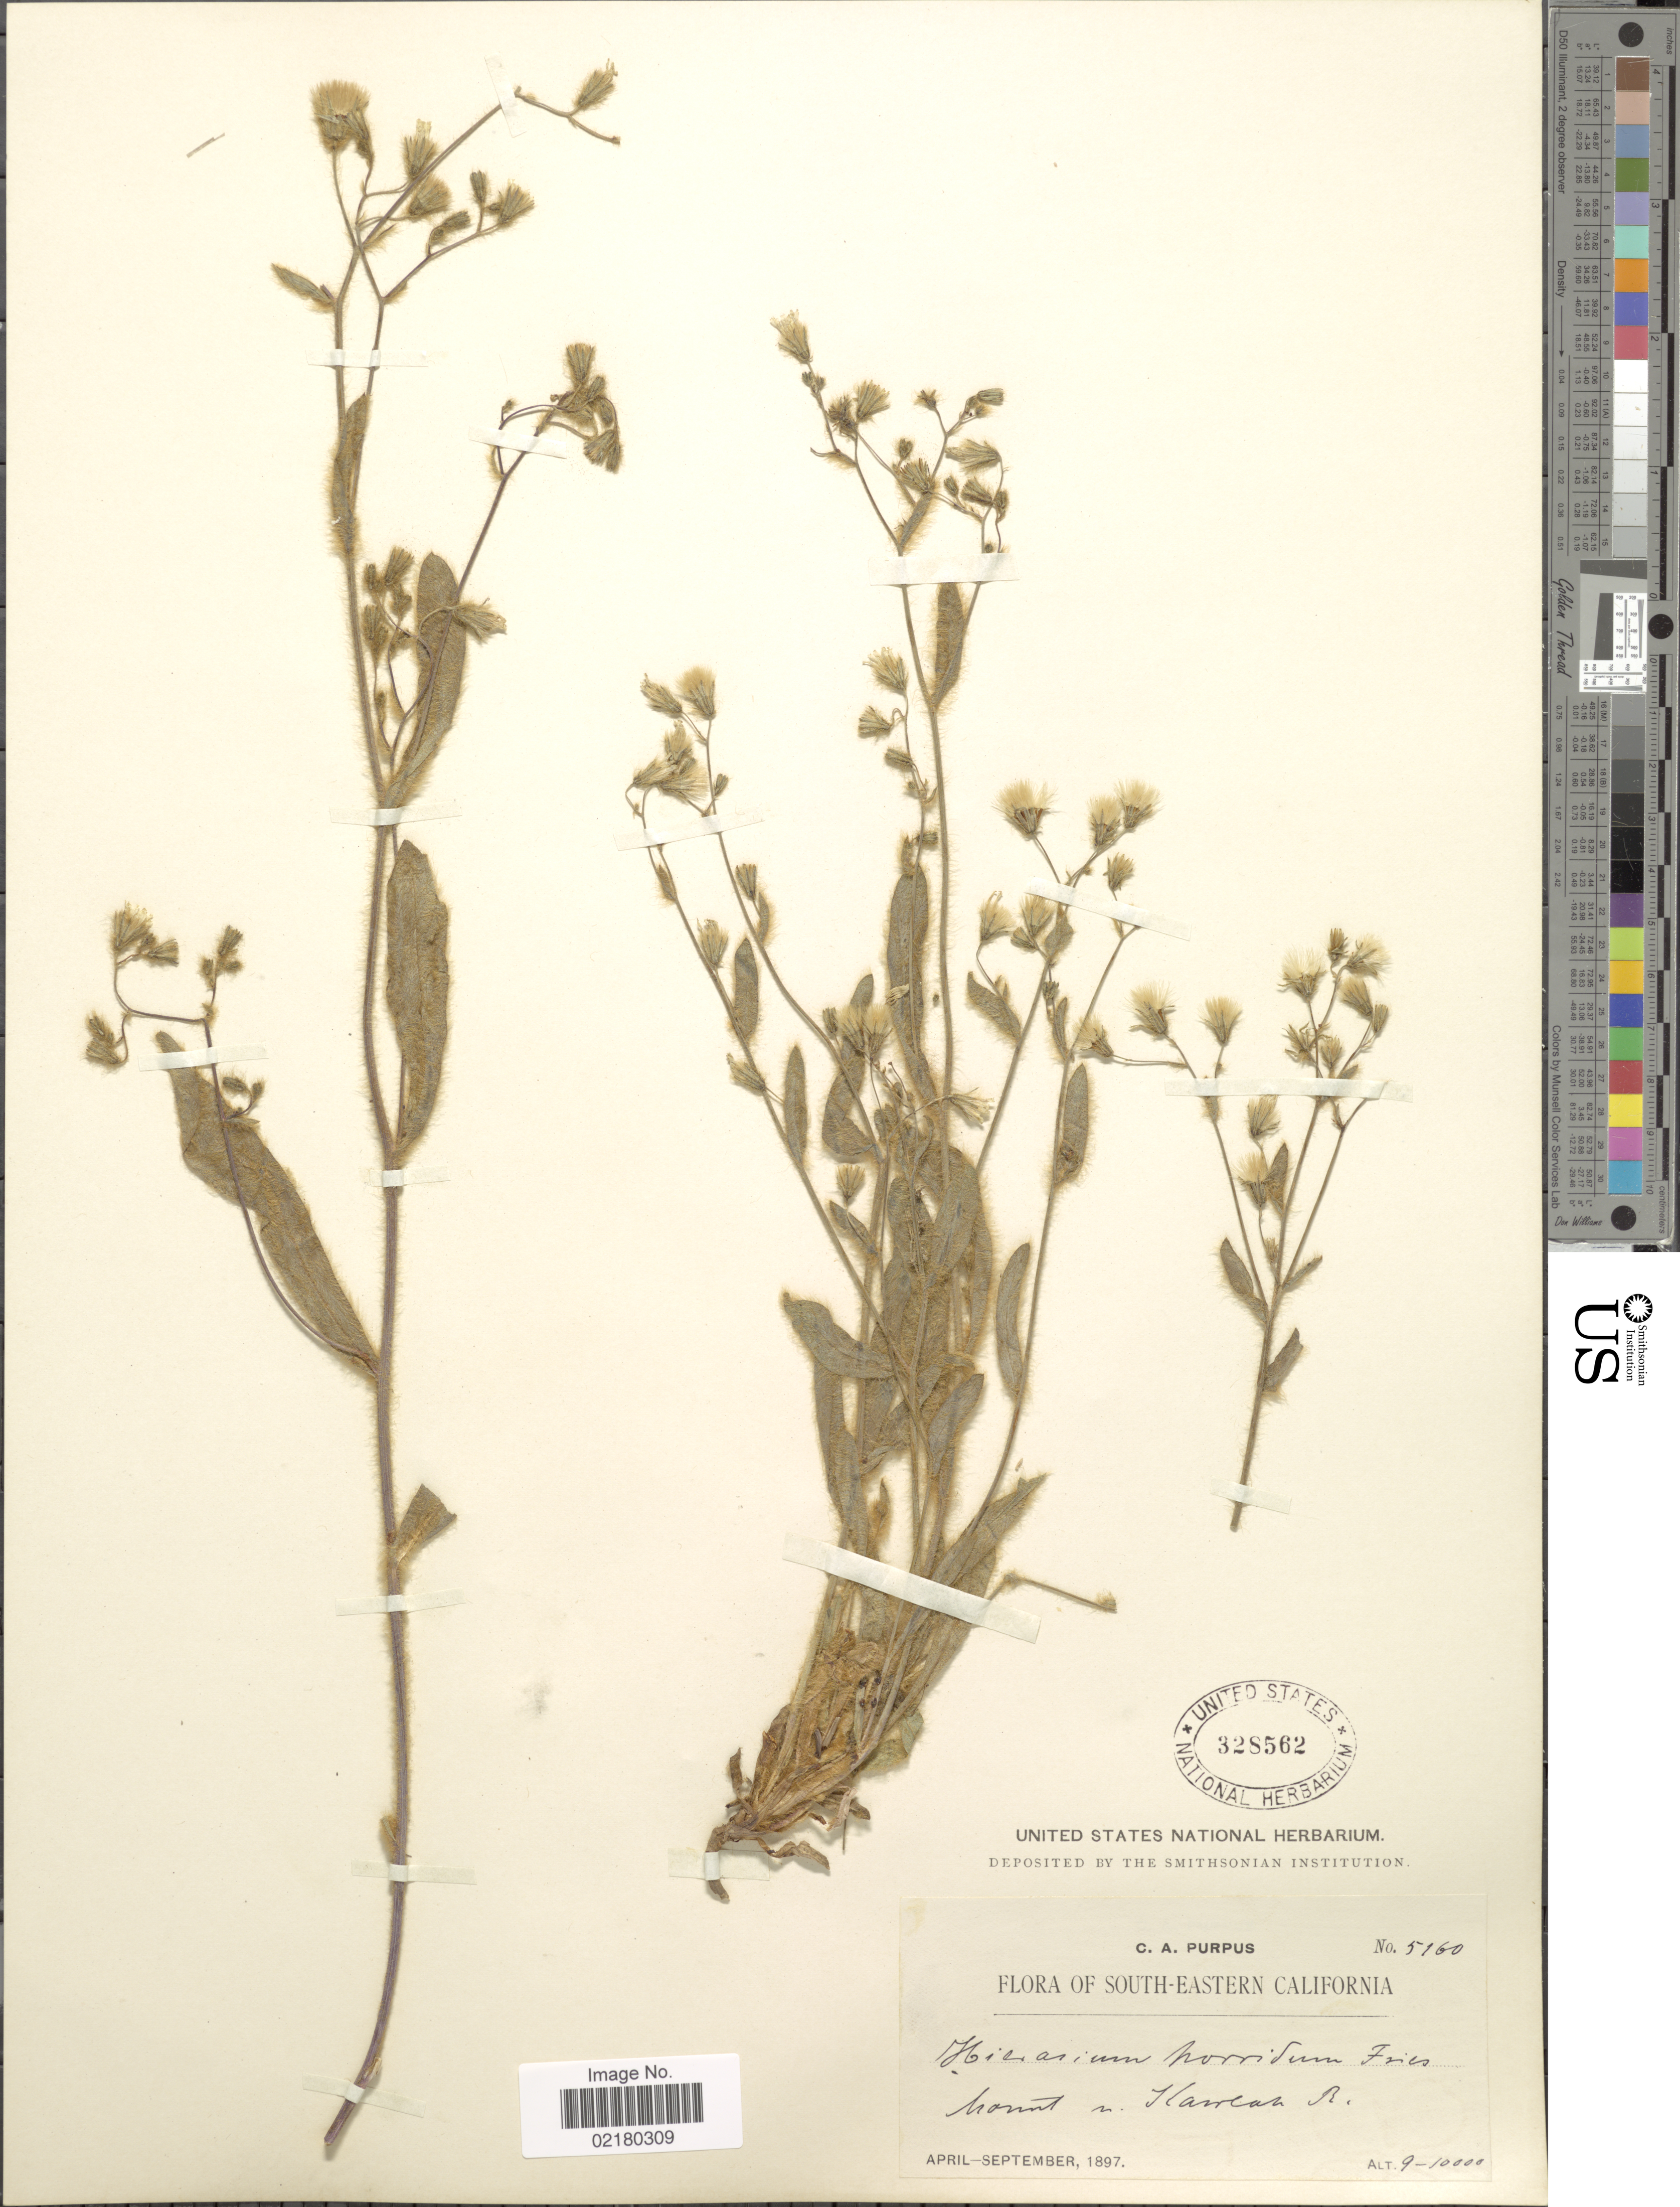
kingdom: Plantae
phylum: Tracheophyta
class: Magnoliopsida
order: Asterales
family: Asteraceae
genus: Hieracium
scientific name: Hieracium horridum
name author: Fr.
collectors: C. A. Purpus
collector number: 5160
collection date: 1897-04/1897-09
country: United States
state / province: California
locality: South-eastern California, mount n Kaweah R.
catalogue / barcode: US 328562